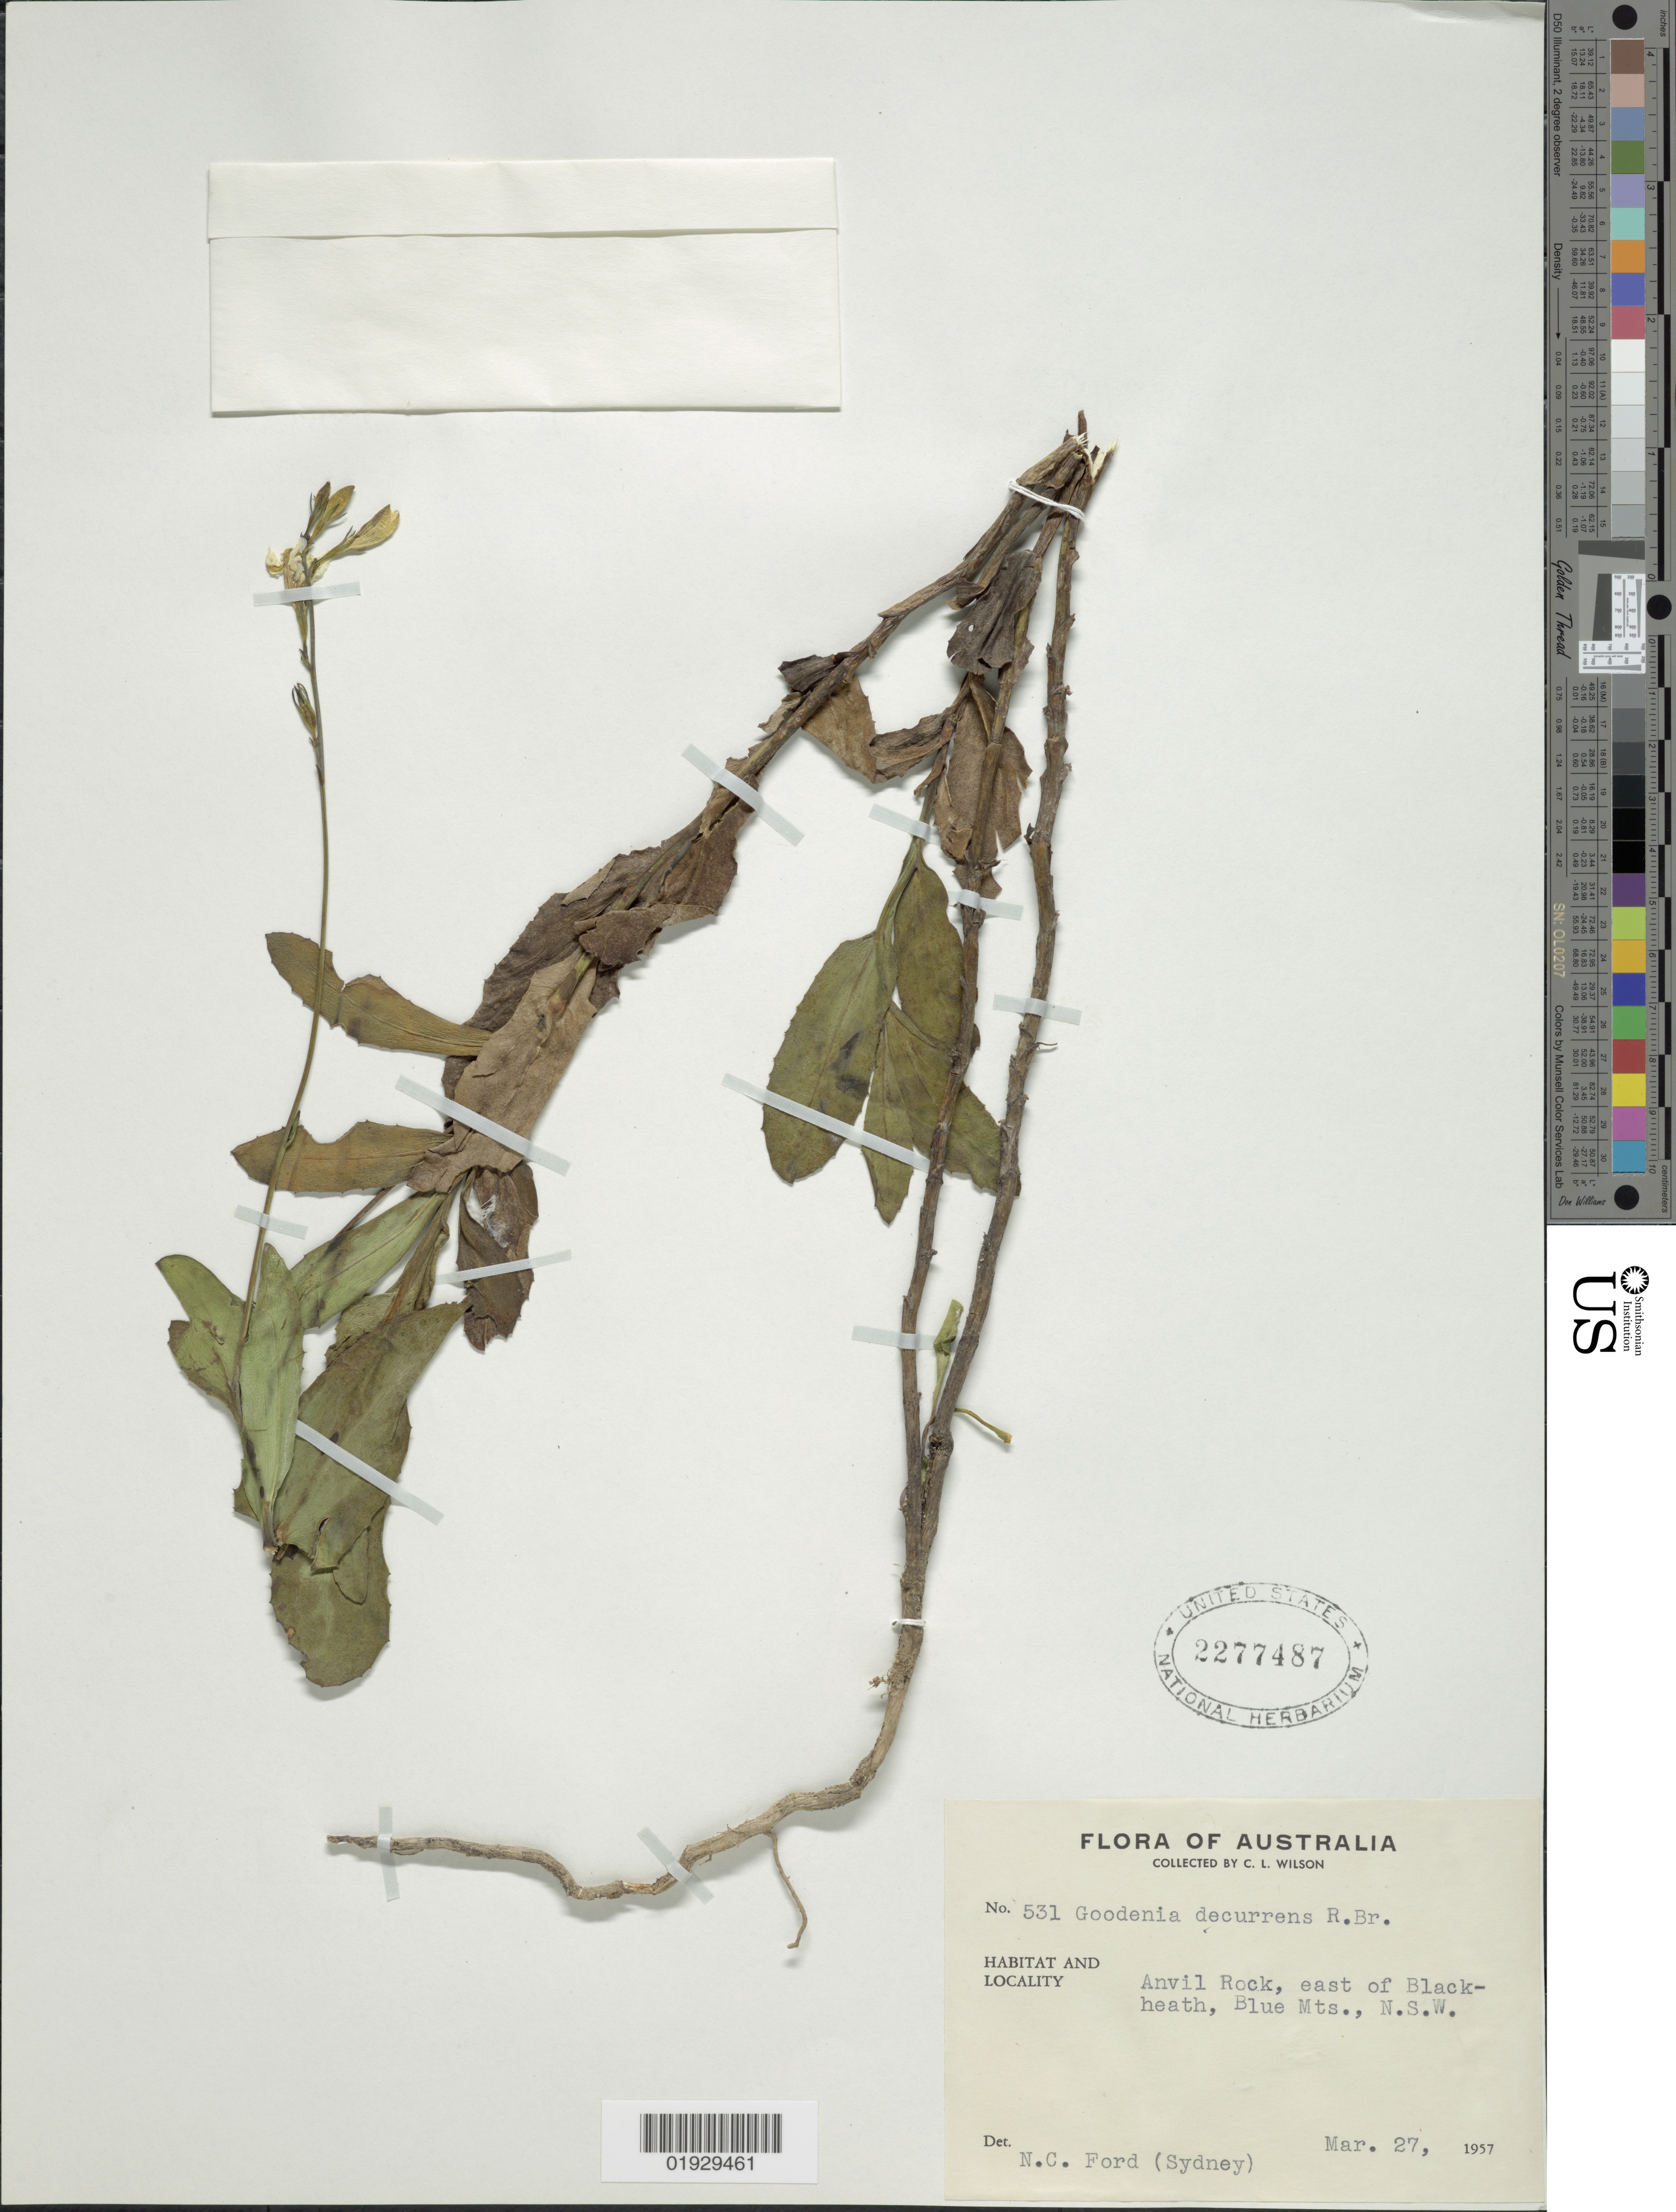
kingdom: Plantae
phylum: Tracheophyta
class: Magnoliopsida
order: Asterales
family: Goodeniaceae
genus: Goodenia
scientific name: Goodenia decurrens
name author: R. Br.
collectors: C. L. Wilson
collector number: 531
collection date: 1957-03-27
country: Australia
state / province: New South Wales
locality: Anvil Rock, east of Blackheath, Blue Mts., N.S.W.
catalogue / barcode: US 2277487